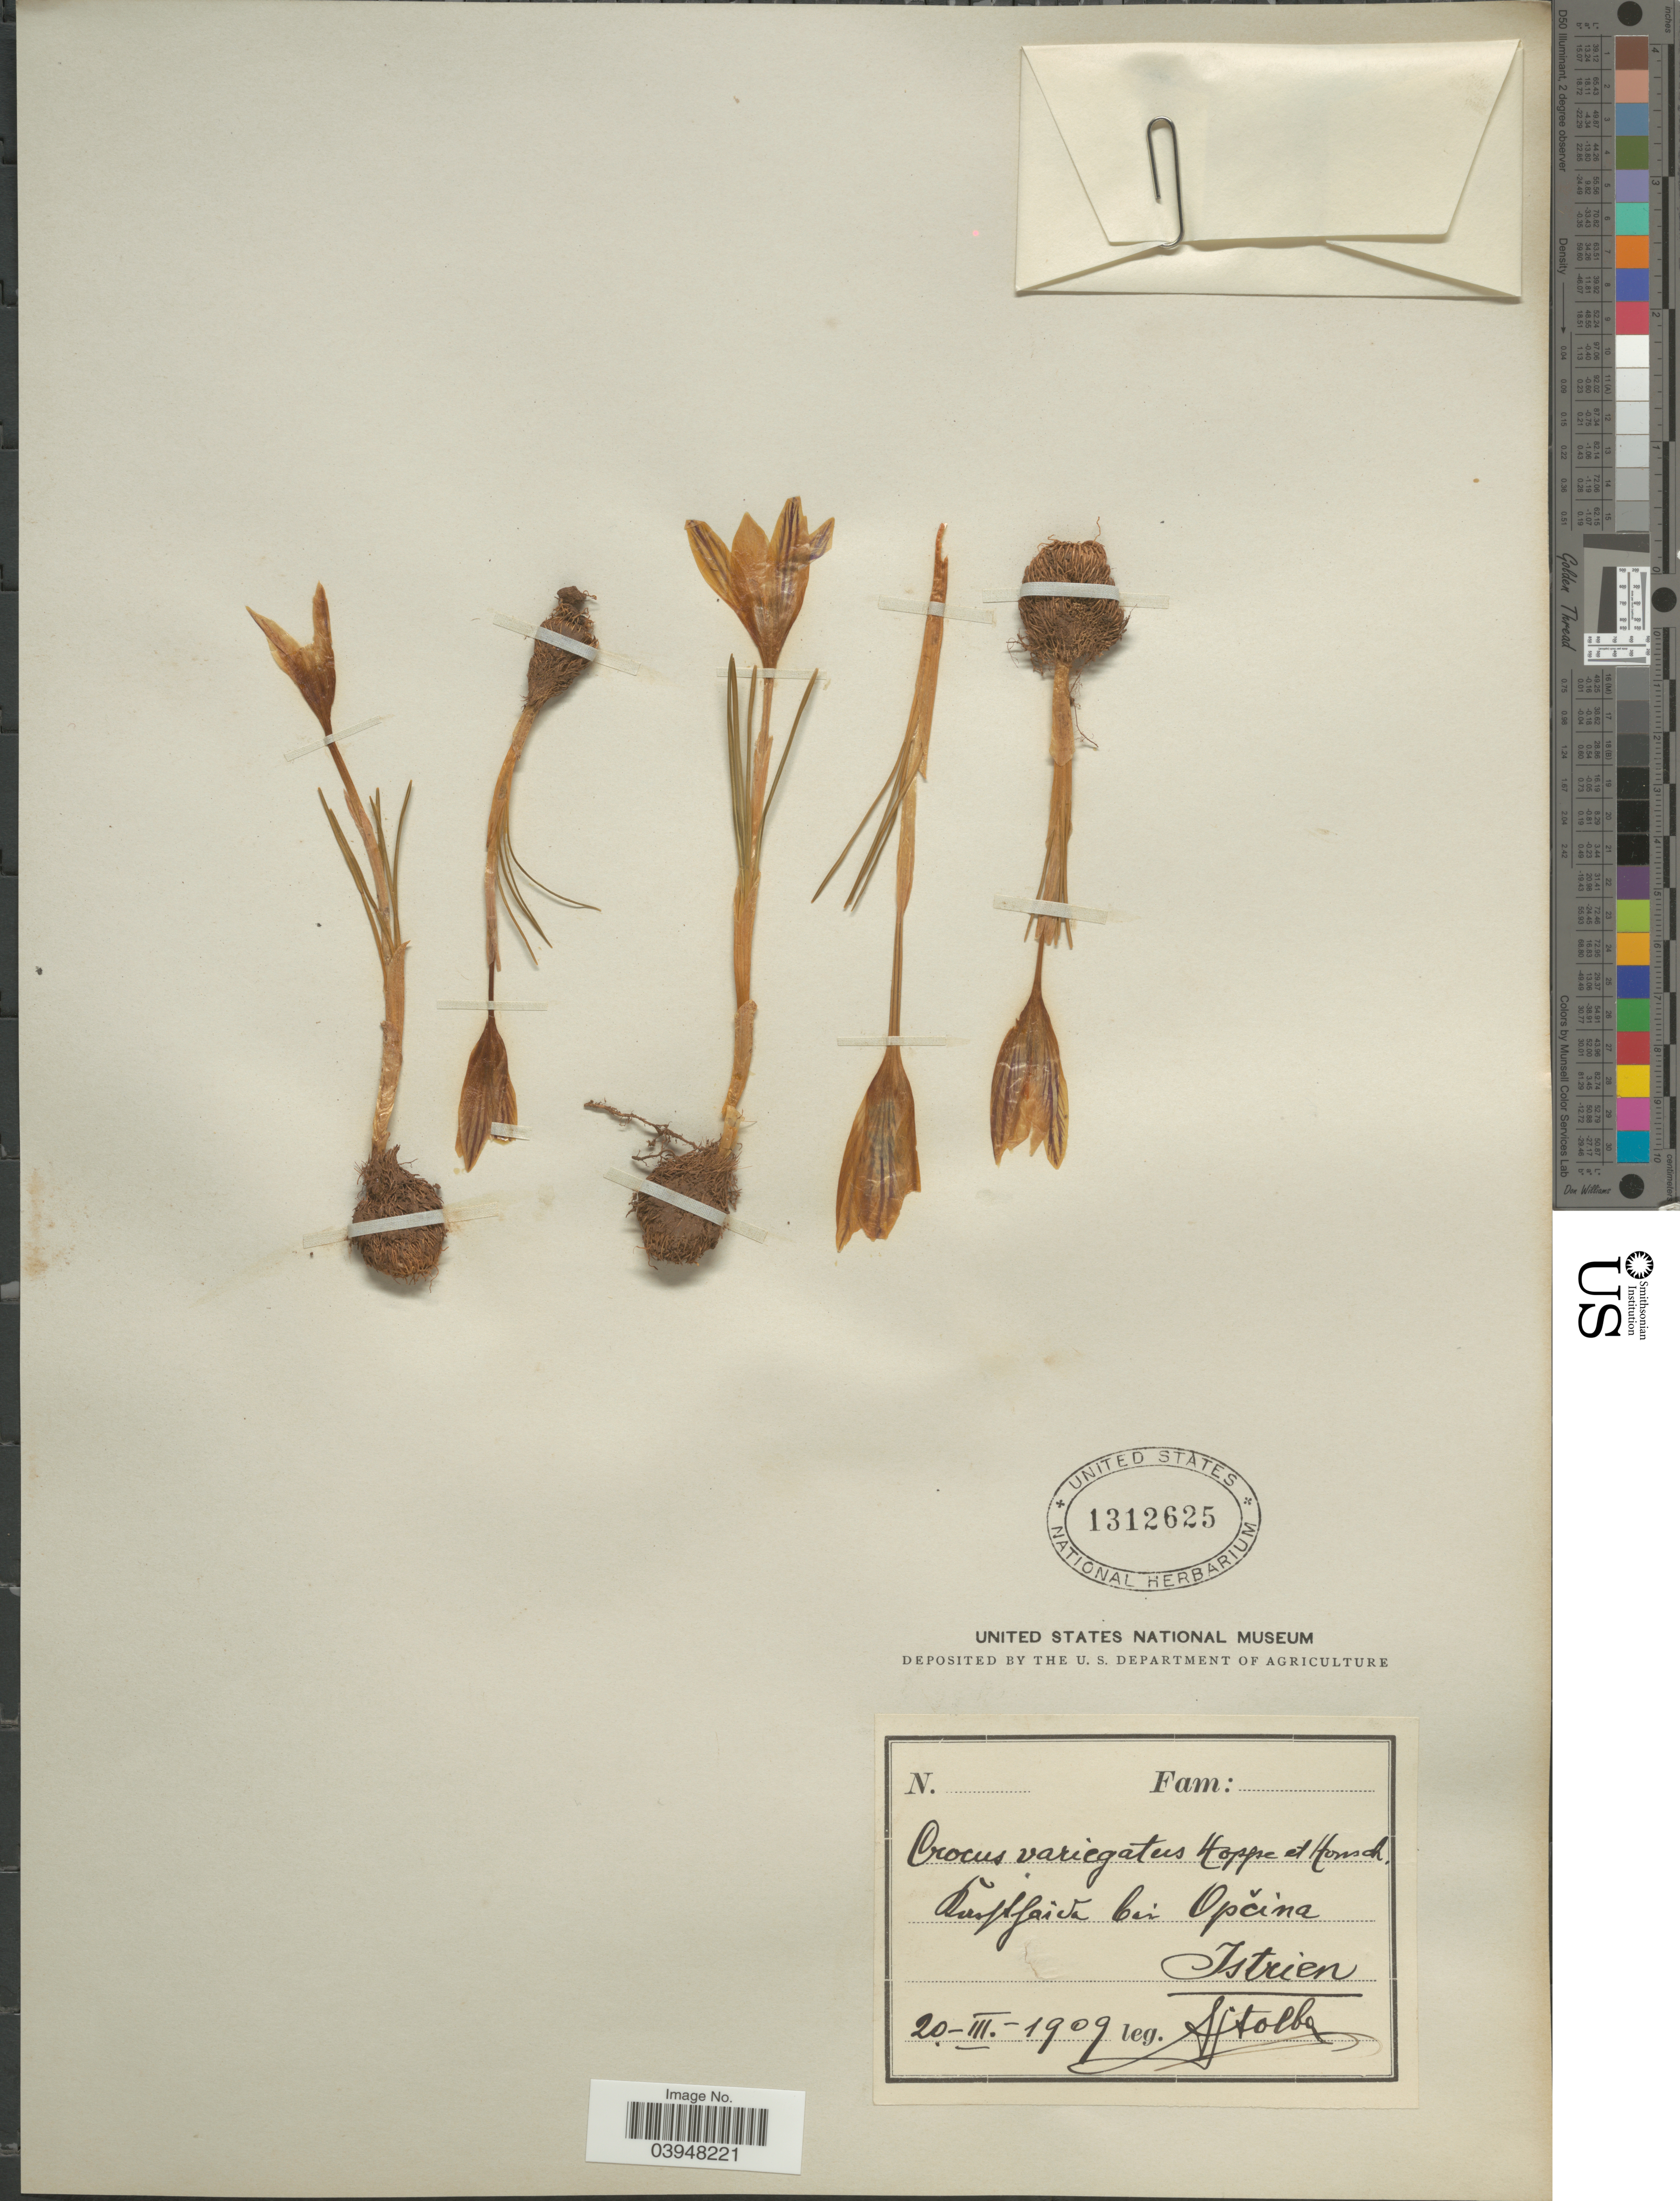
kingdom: Plantae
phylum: Tracheophyta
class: Liliopsida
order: Asparagales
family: Iridaceae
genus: Crocus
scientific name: Crocus variegatus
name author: Hoppe & Hornsch.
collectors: Stolba, F.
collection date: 1909-03-20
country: Croatia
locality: Gusflaida [interpreted] bei Opcina. Istrien.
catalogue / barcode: US 1312625